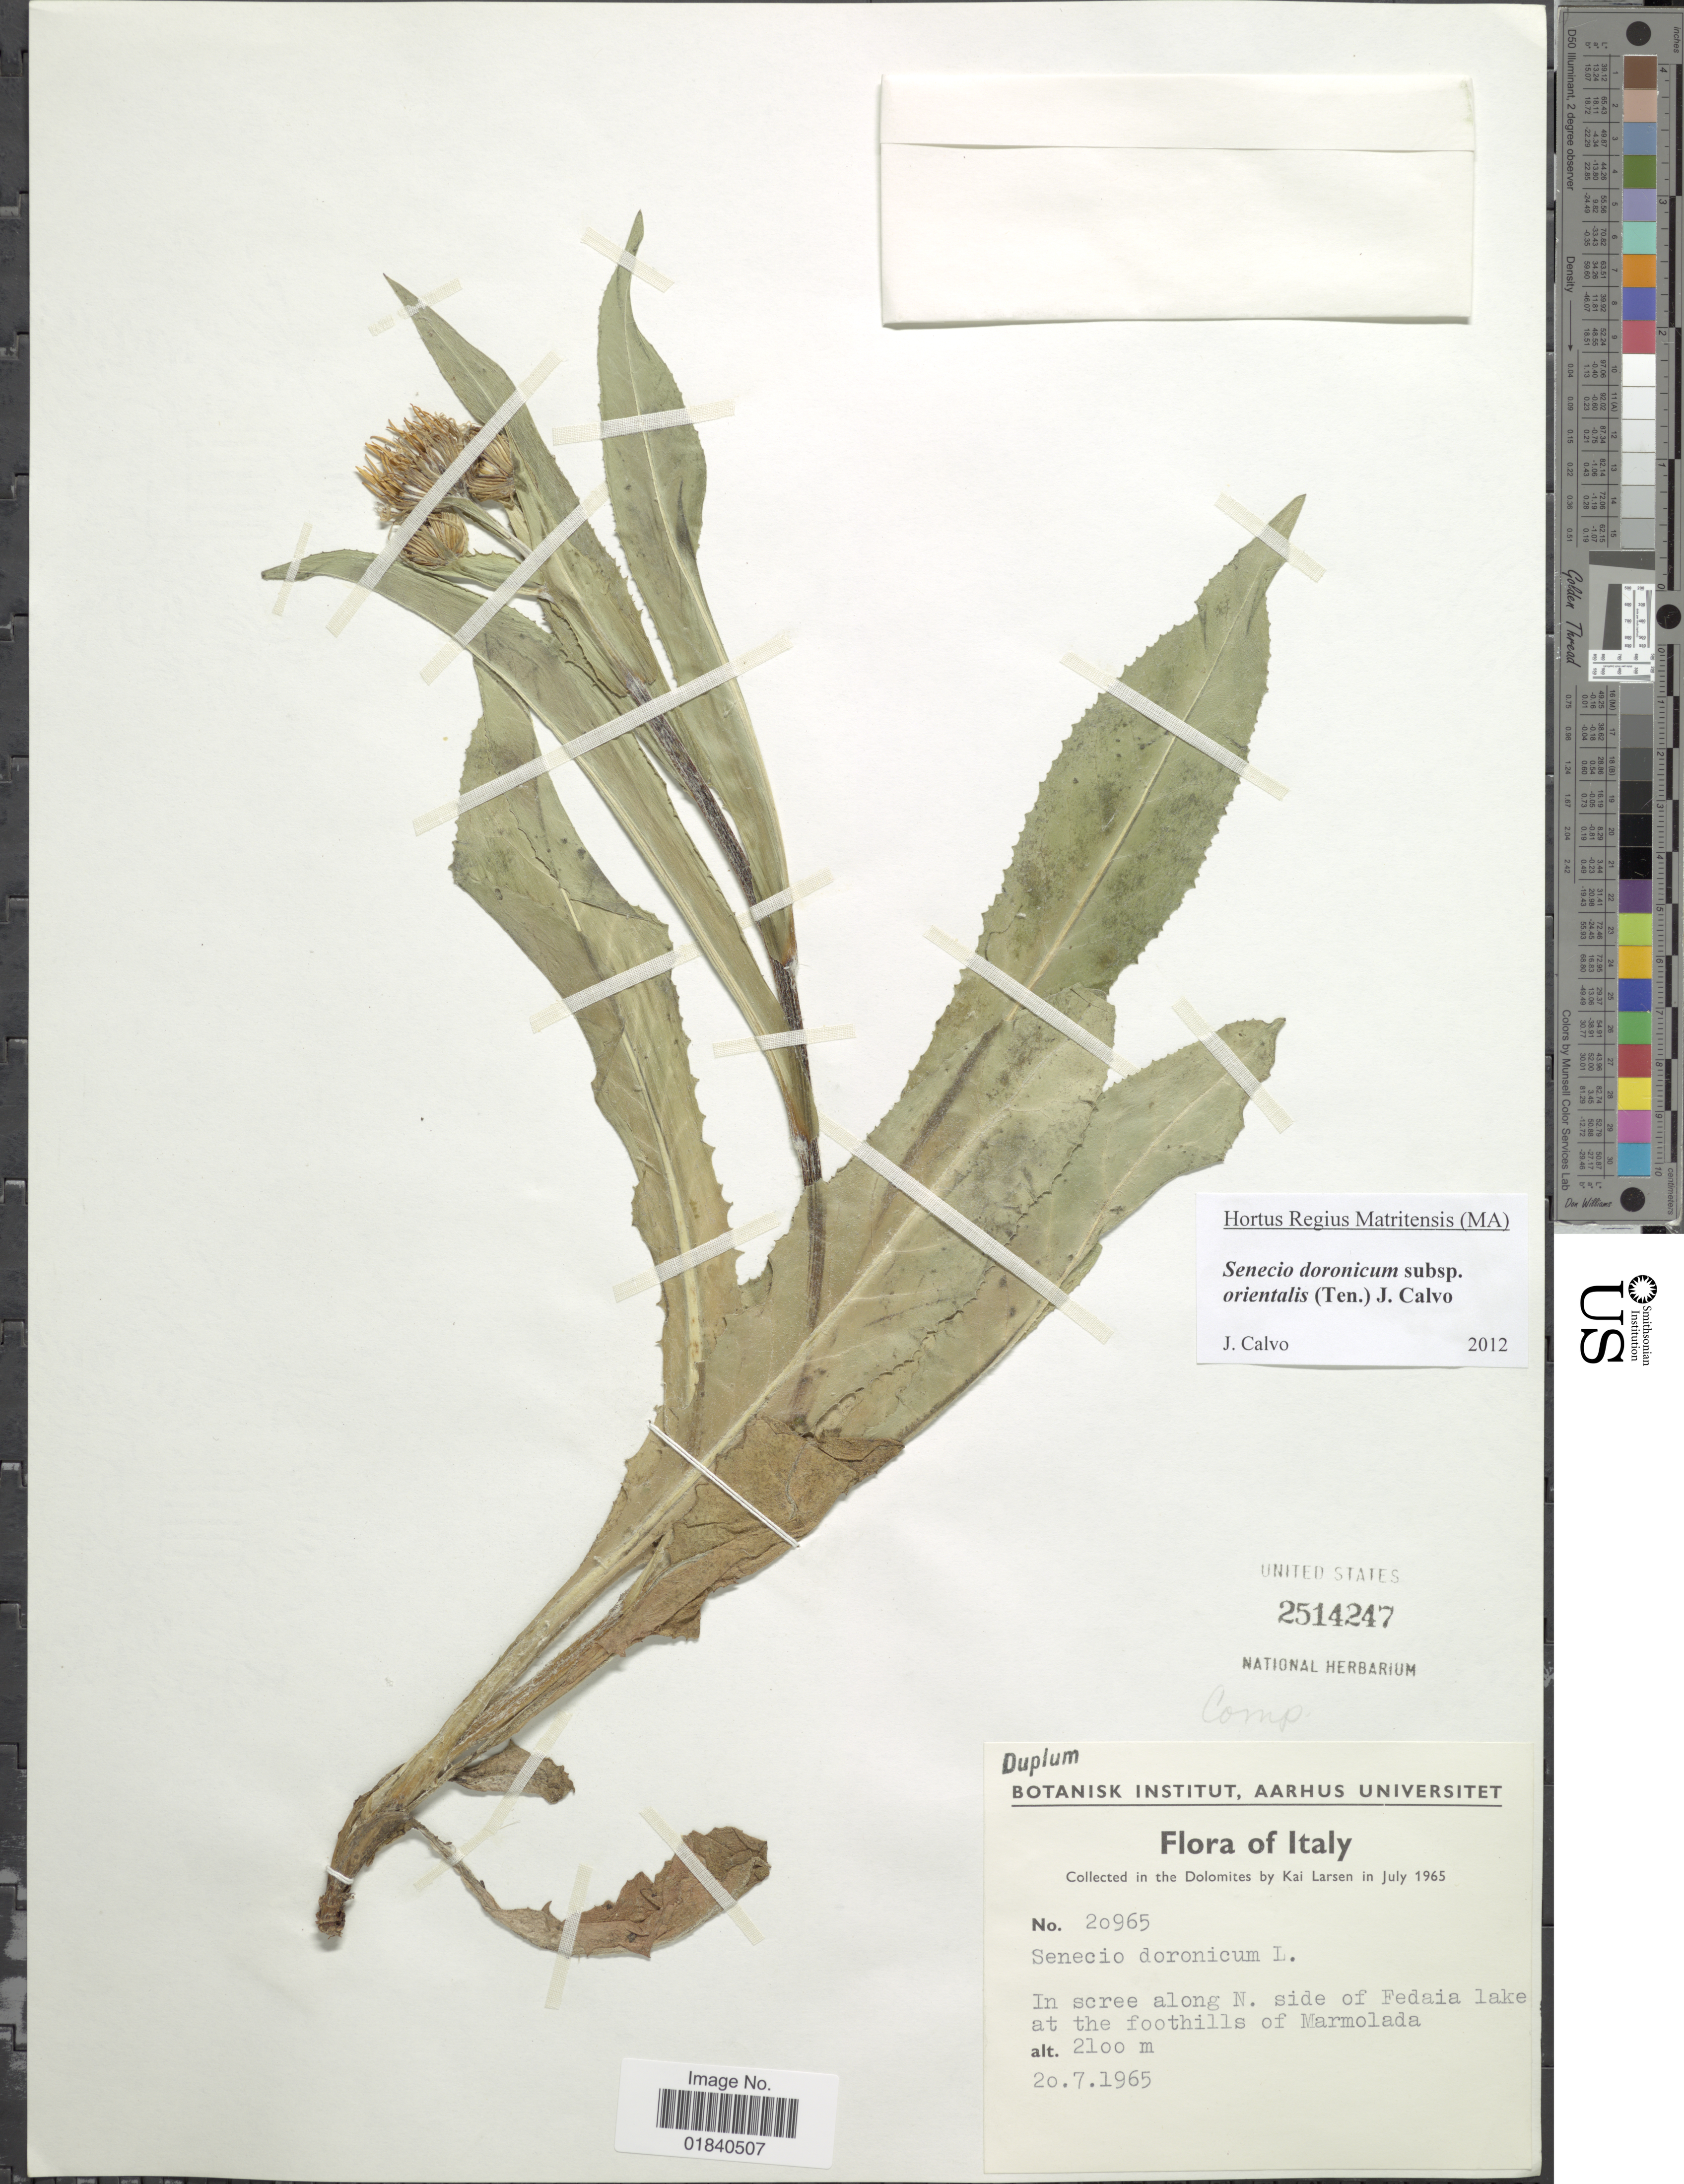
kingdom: Plantae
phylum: Tracheophyta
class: Magnoliopsida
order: Asterales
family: Asteraceae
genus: Senecio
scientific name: Senecio doronicum subsp. orientalis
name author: J. Calvo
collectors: K. Larsen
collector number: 20965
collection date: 1965-07-20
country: Italy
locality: Dolomites. Along N. side of Fedaia lake at the foothills of Marmolada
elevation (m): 2100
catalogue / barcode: US 2514247